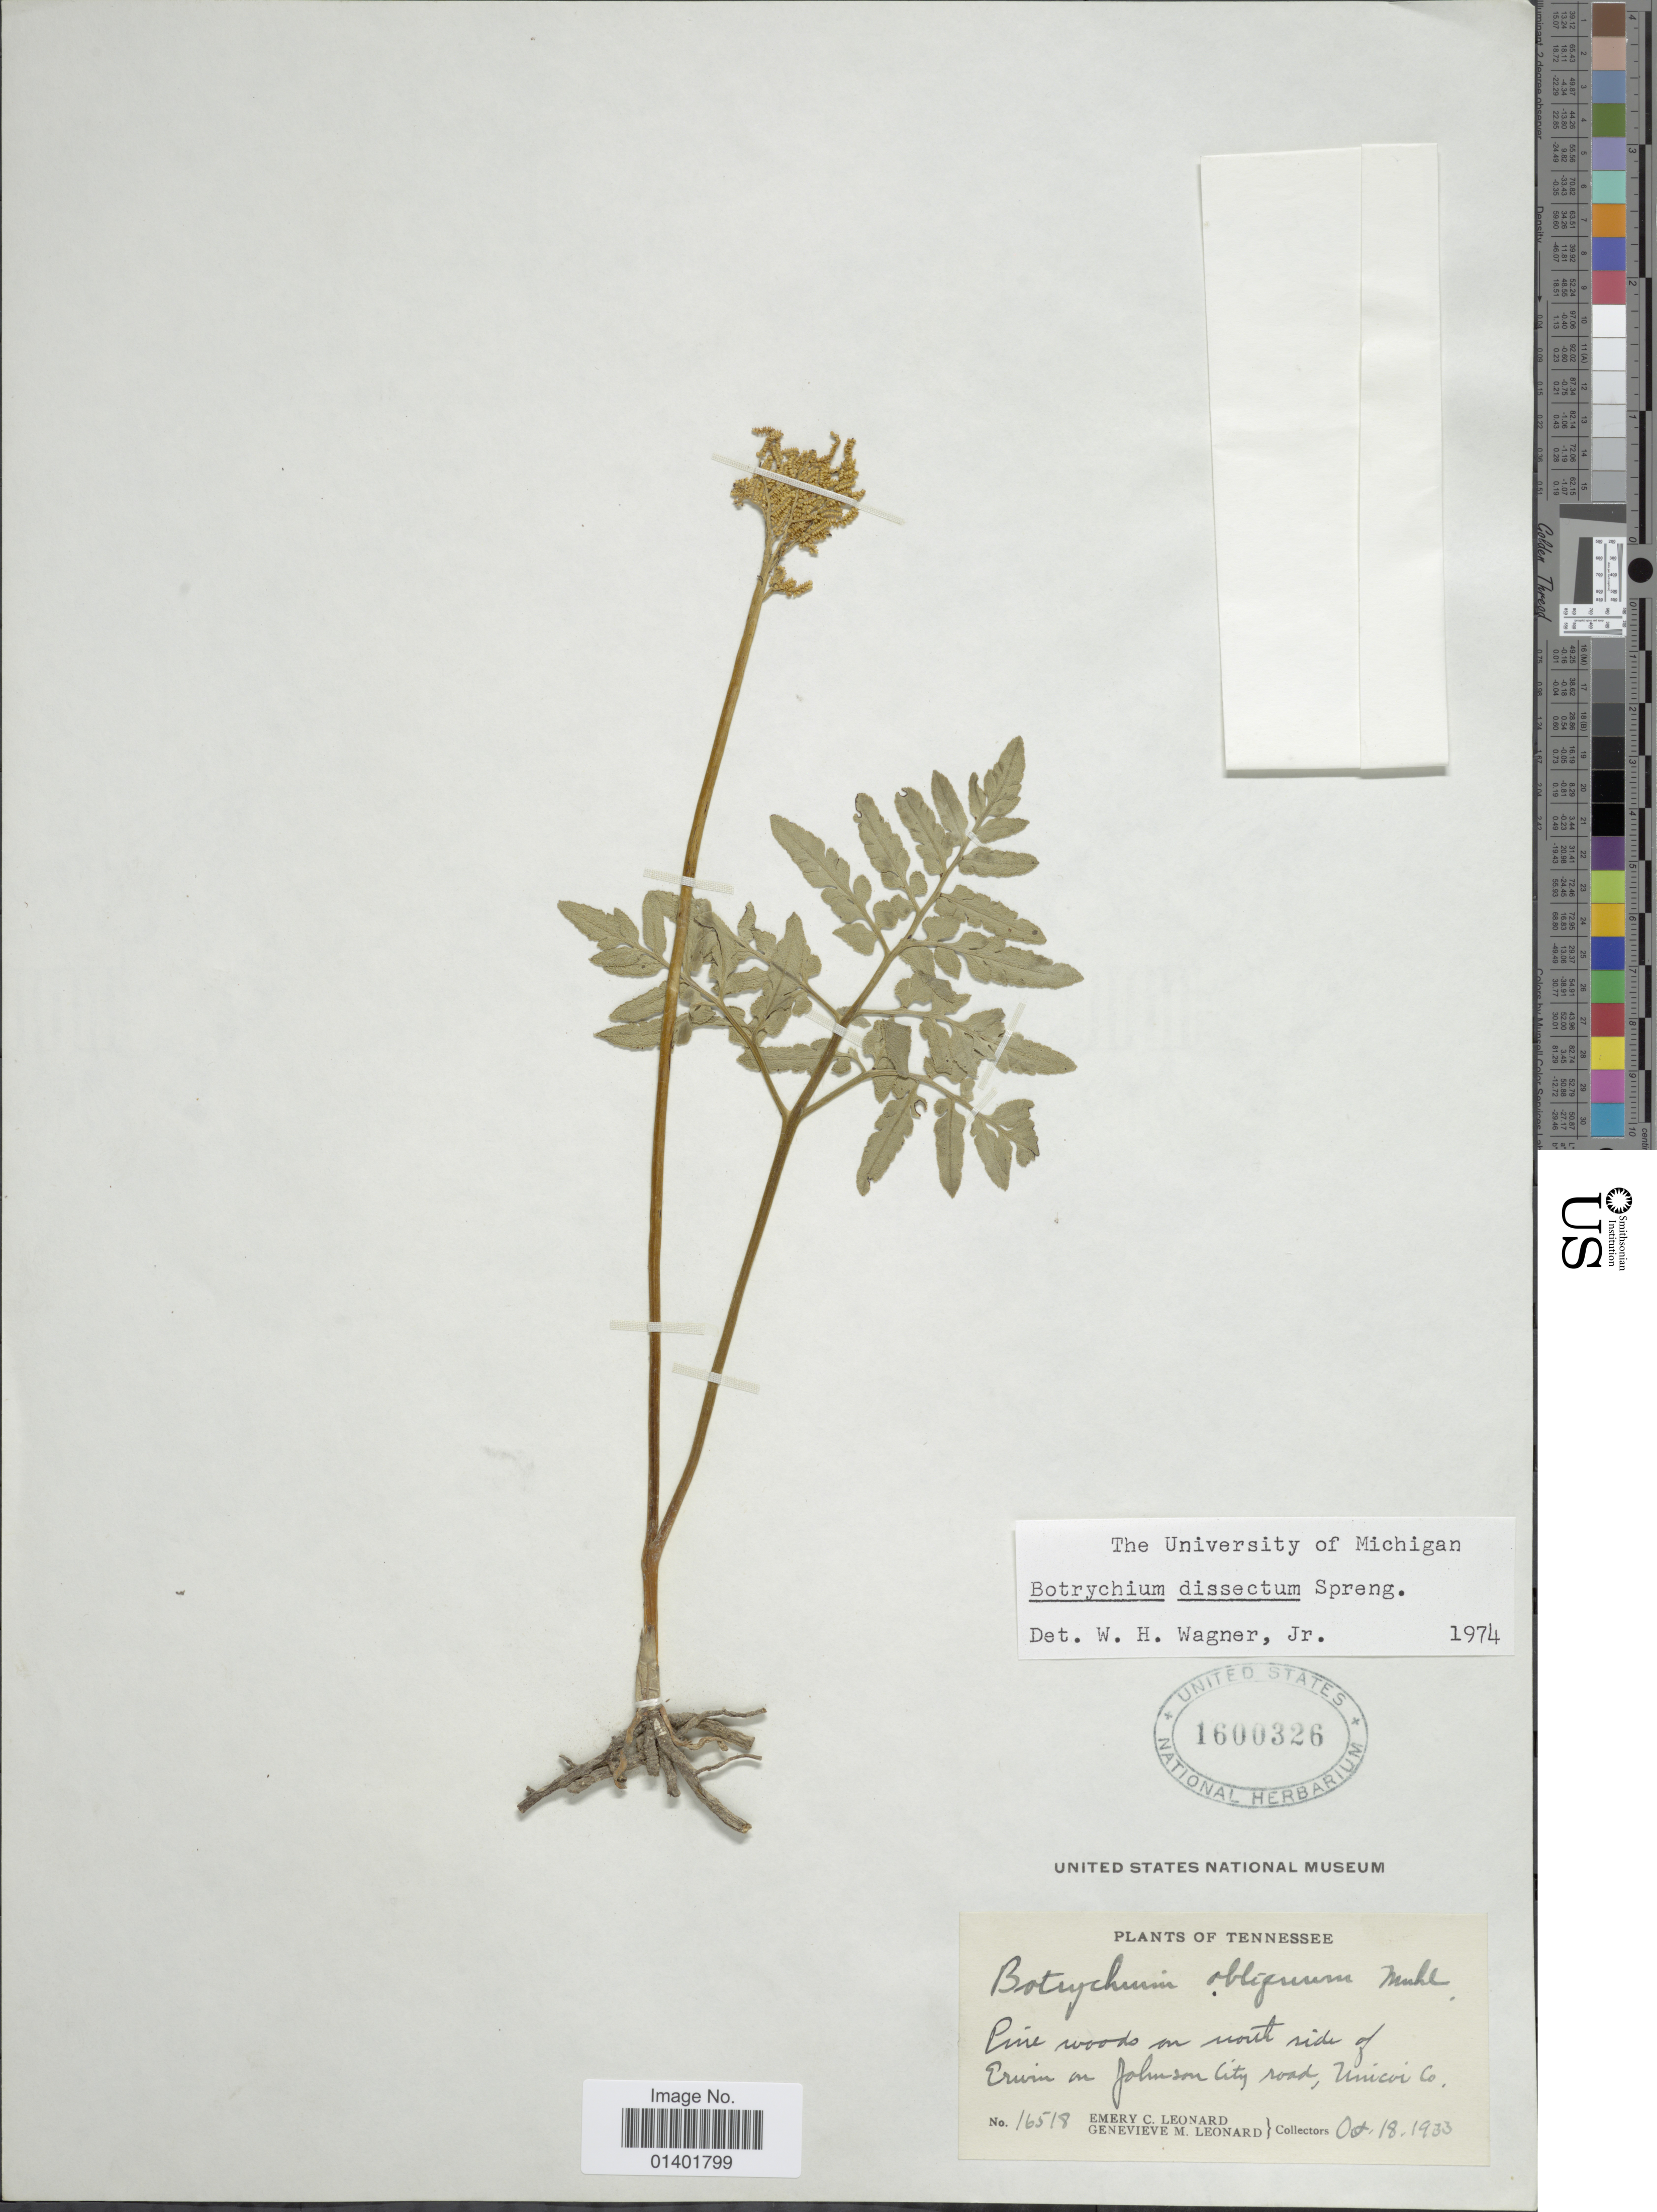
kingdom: Plantae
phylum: Tracheophyta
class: Polypodiopsida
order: Ophioglossales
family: Ophioglossaceae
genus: Botrychium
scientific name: Botrychium dissectum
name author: Spreng.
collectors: E. C. Leonard & G. M. Leonard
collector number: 16518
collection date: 1933-10-18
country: United States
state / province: Tennessee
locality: Pine woods on north side of Erwin on Johnson City road, Unicoi Co.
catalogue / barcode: US 1600326